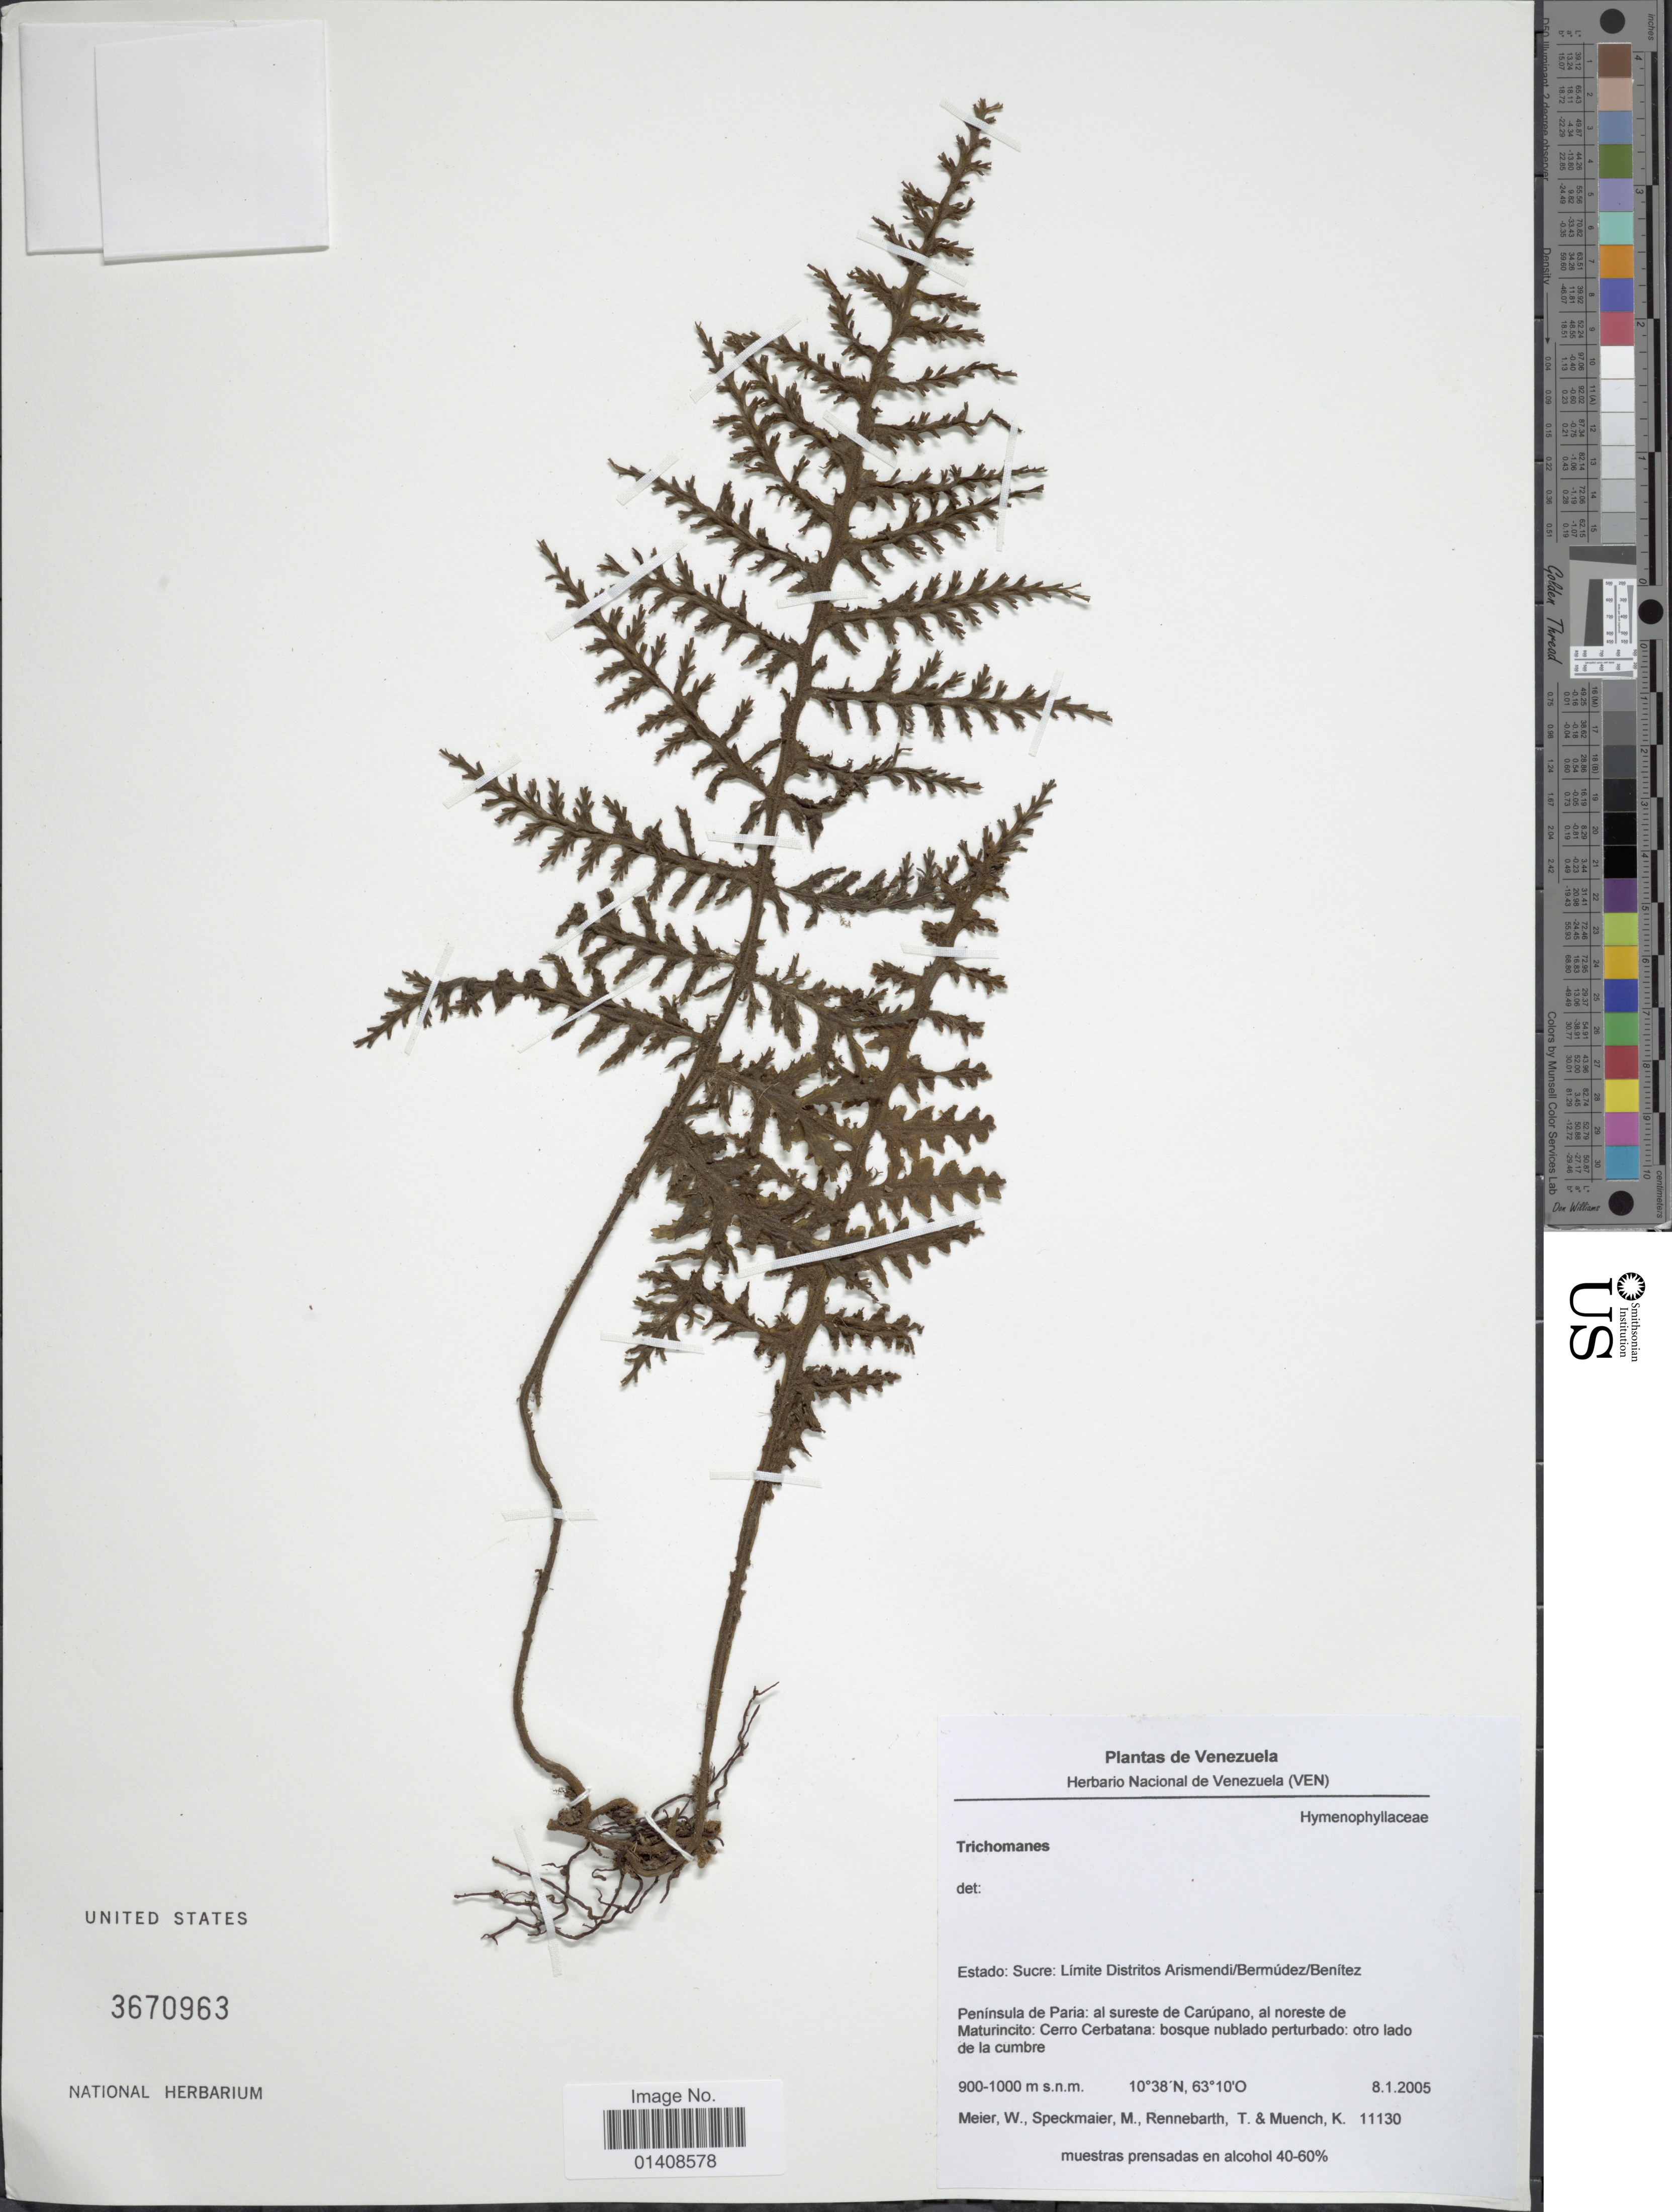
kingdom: Plantae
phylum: Tracheophyta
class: Polypodiopsida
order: Hymenophyllales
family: Hymenophyllaceae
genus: Trichomanes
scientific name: Trichomanes caliginum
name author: Lellinger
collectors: W. Meier, M. Speckmaier, T. Rennebarth & K. Muench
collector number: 11130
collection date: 2005-01-08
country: Venezuela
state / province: Sucre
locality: Limited Distrito Arismendi, Bermudez, Benitez. Peninsula de Paria: al sureste de Carupano, al noreste de Maturincito: Cerro Cerbatana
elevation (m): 900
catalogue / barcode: US 3670963